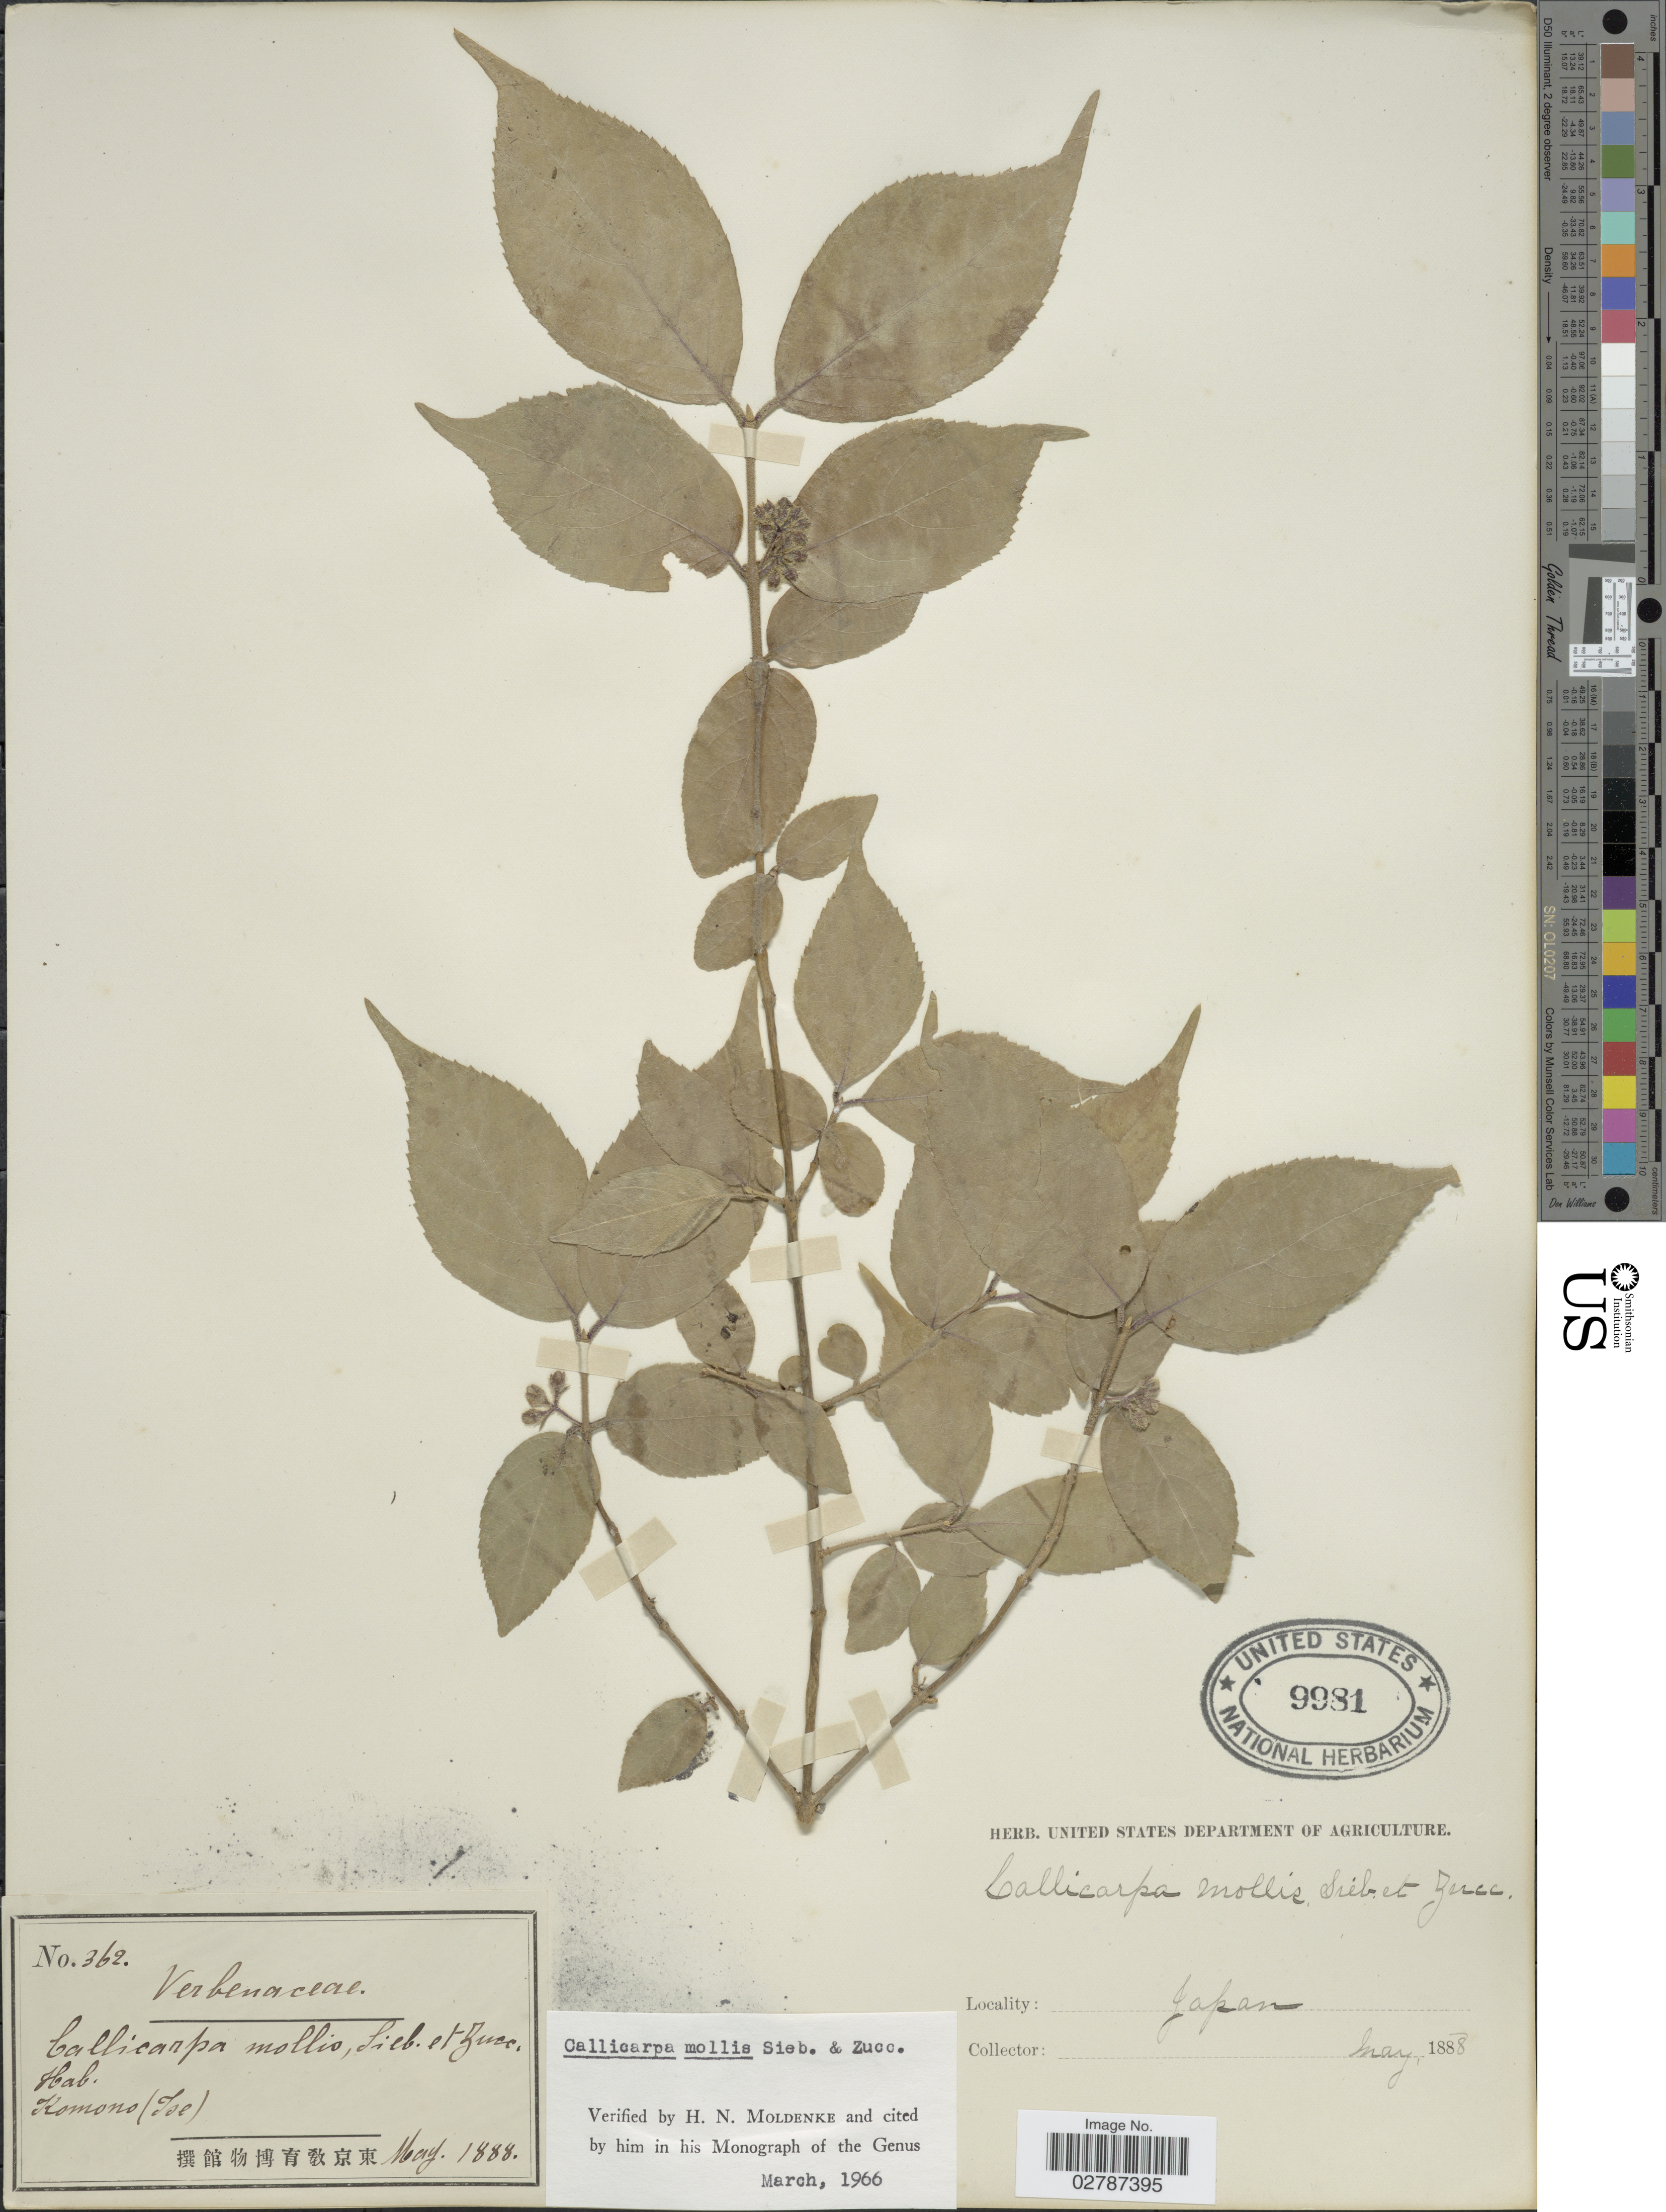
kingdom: Plantae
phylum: Tracheophyta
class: Magnoliopsida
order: Lamiales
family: Lamiaceae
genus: Callicarpa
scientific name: Callicarpa mollis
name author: Siebold & Zucc.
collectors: Facchini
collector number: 362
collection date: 1888-05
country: Japan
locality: Komono (Isl).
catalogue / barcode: US 9981